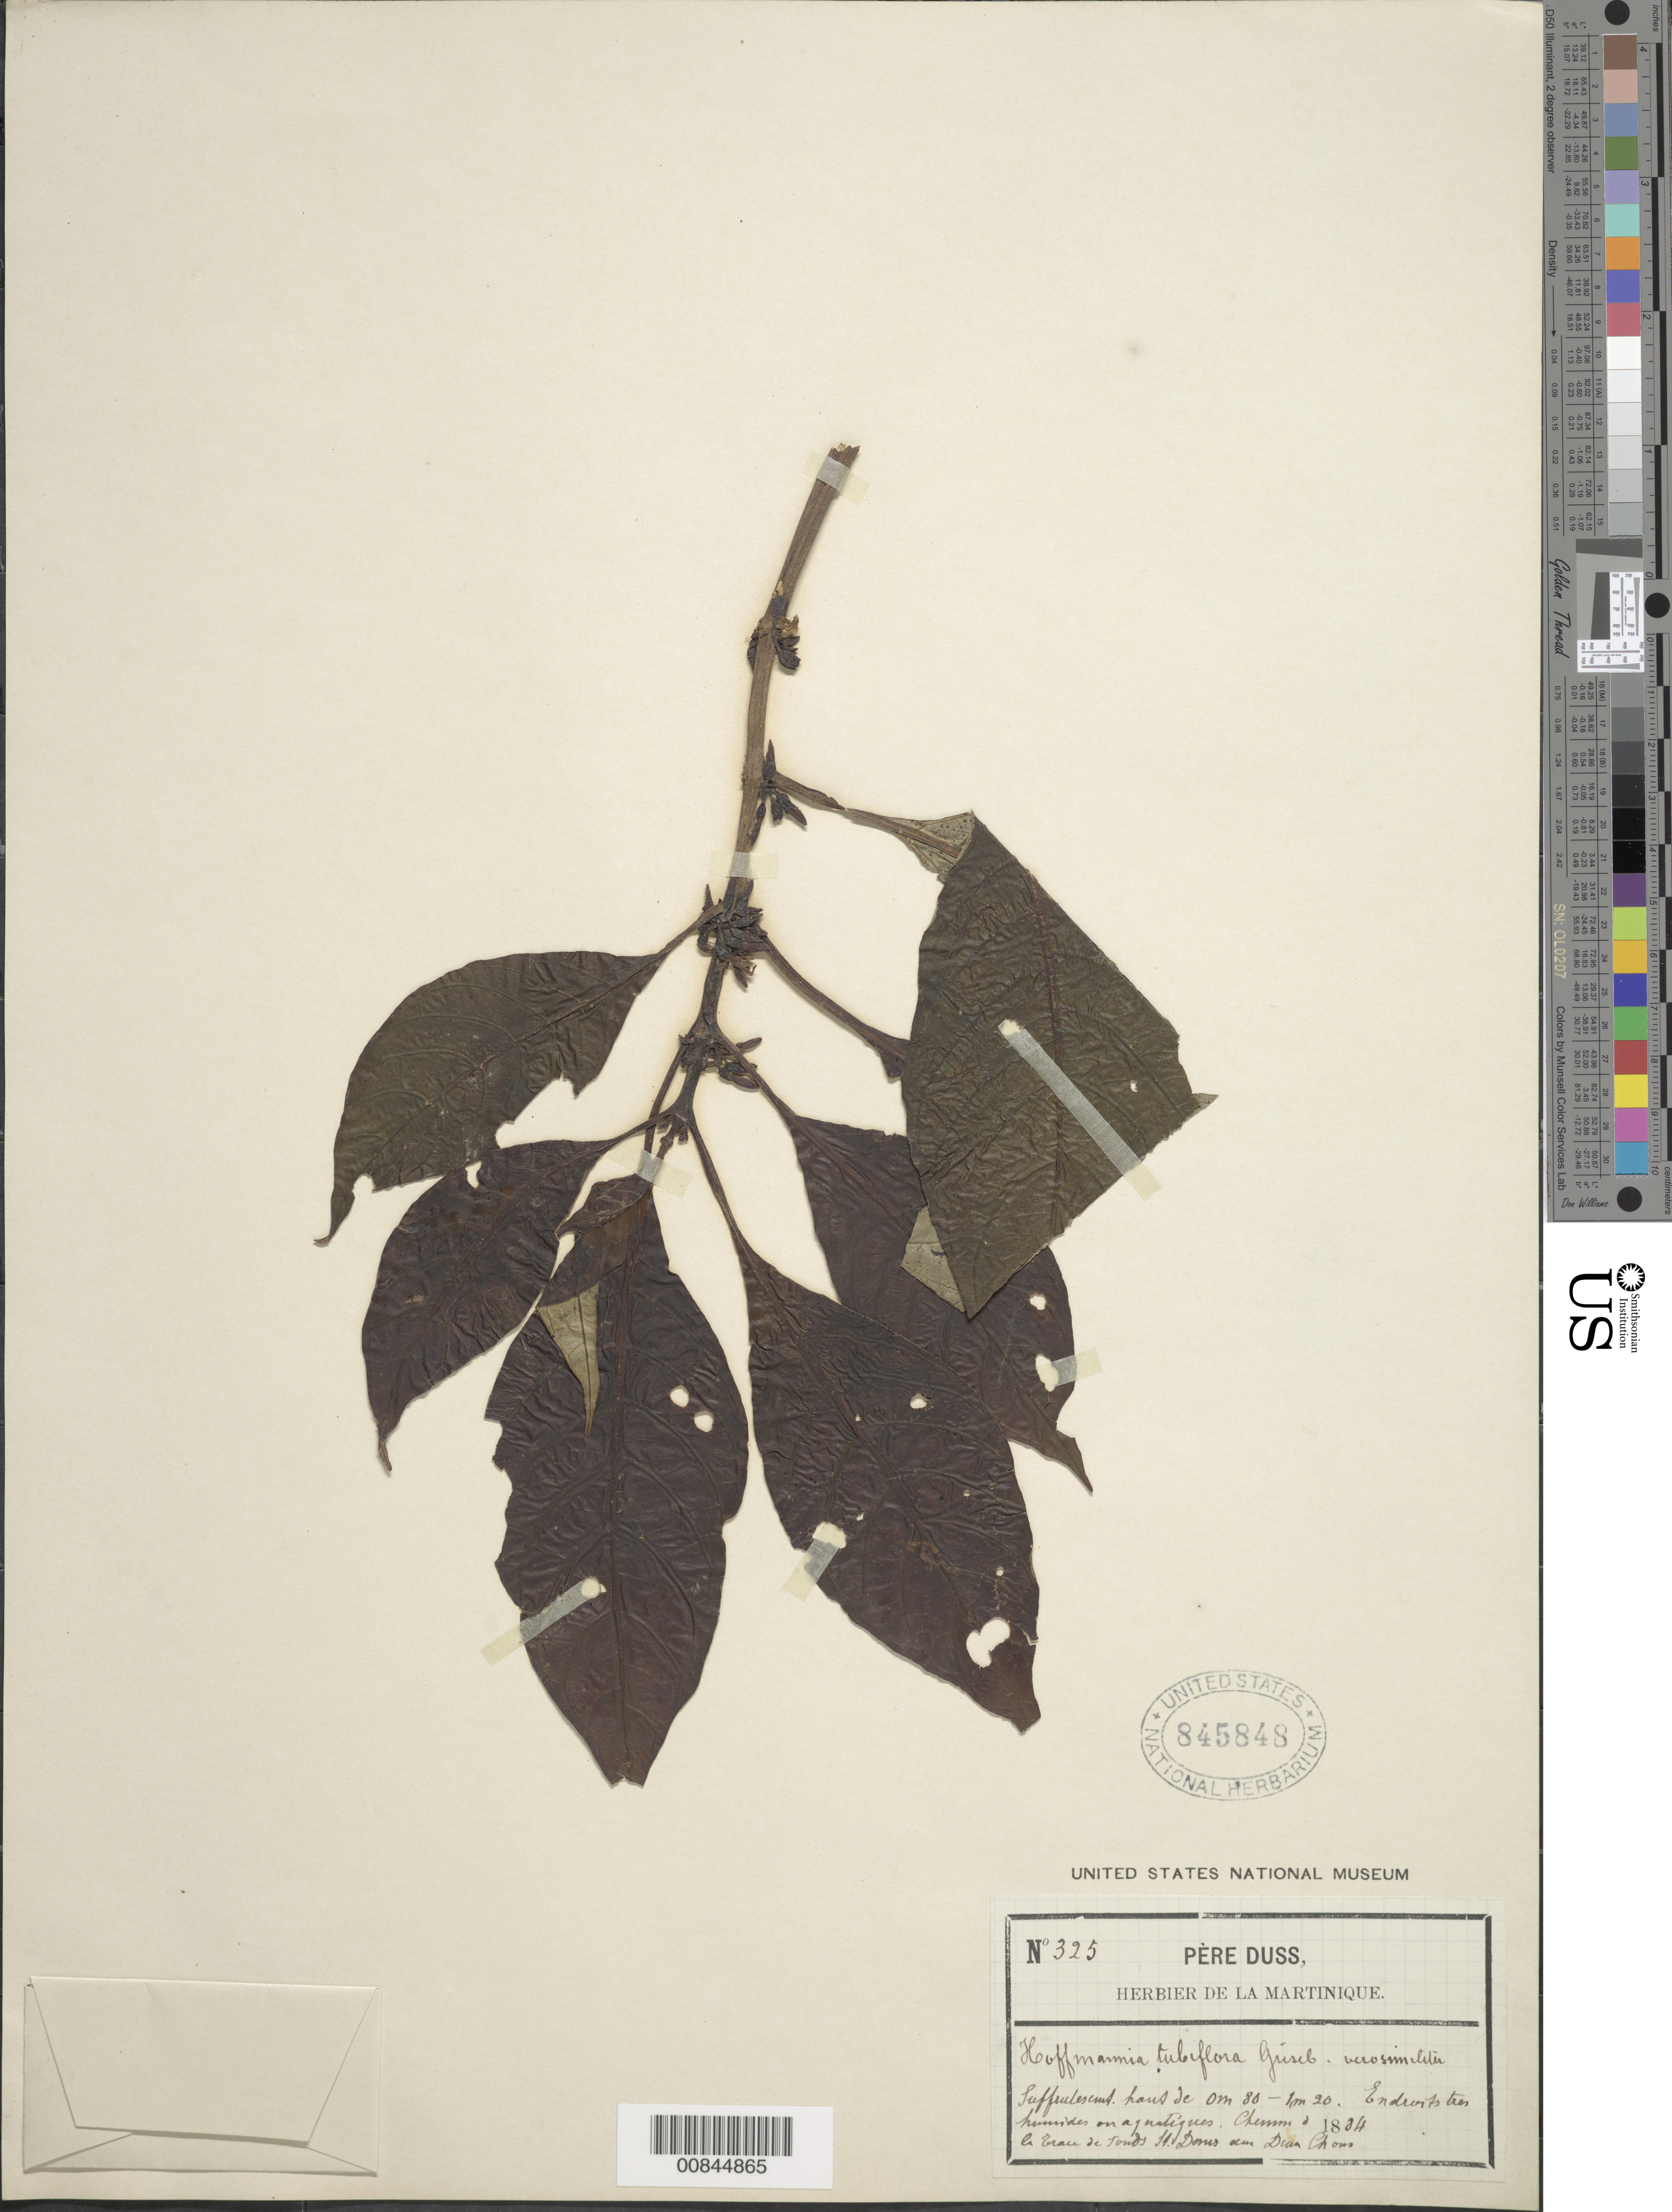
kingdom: Plantae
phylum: Tracheophyta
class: Magnoliopsida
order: Gentianales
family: Rubiaceae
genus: Hoffmannia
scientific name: Hoffmannia tubiflora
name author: Griseb.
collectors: Père Duss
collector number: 325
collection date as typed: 1884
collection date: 1884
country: Martinique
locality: Chemin à la Trace de Tonds (sp?) St. Desus (sp?) du Duin (sp?) Chous (sp?)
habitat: Endroits tres humides ou aquatiques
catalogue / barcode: US 845848